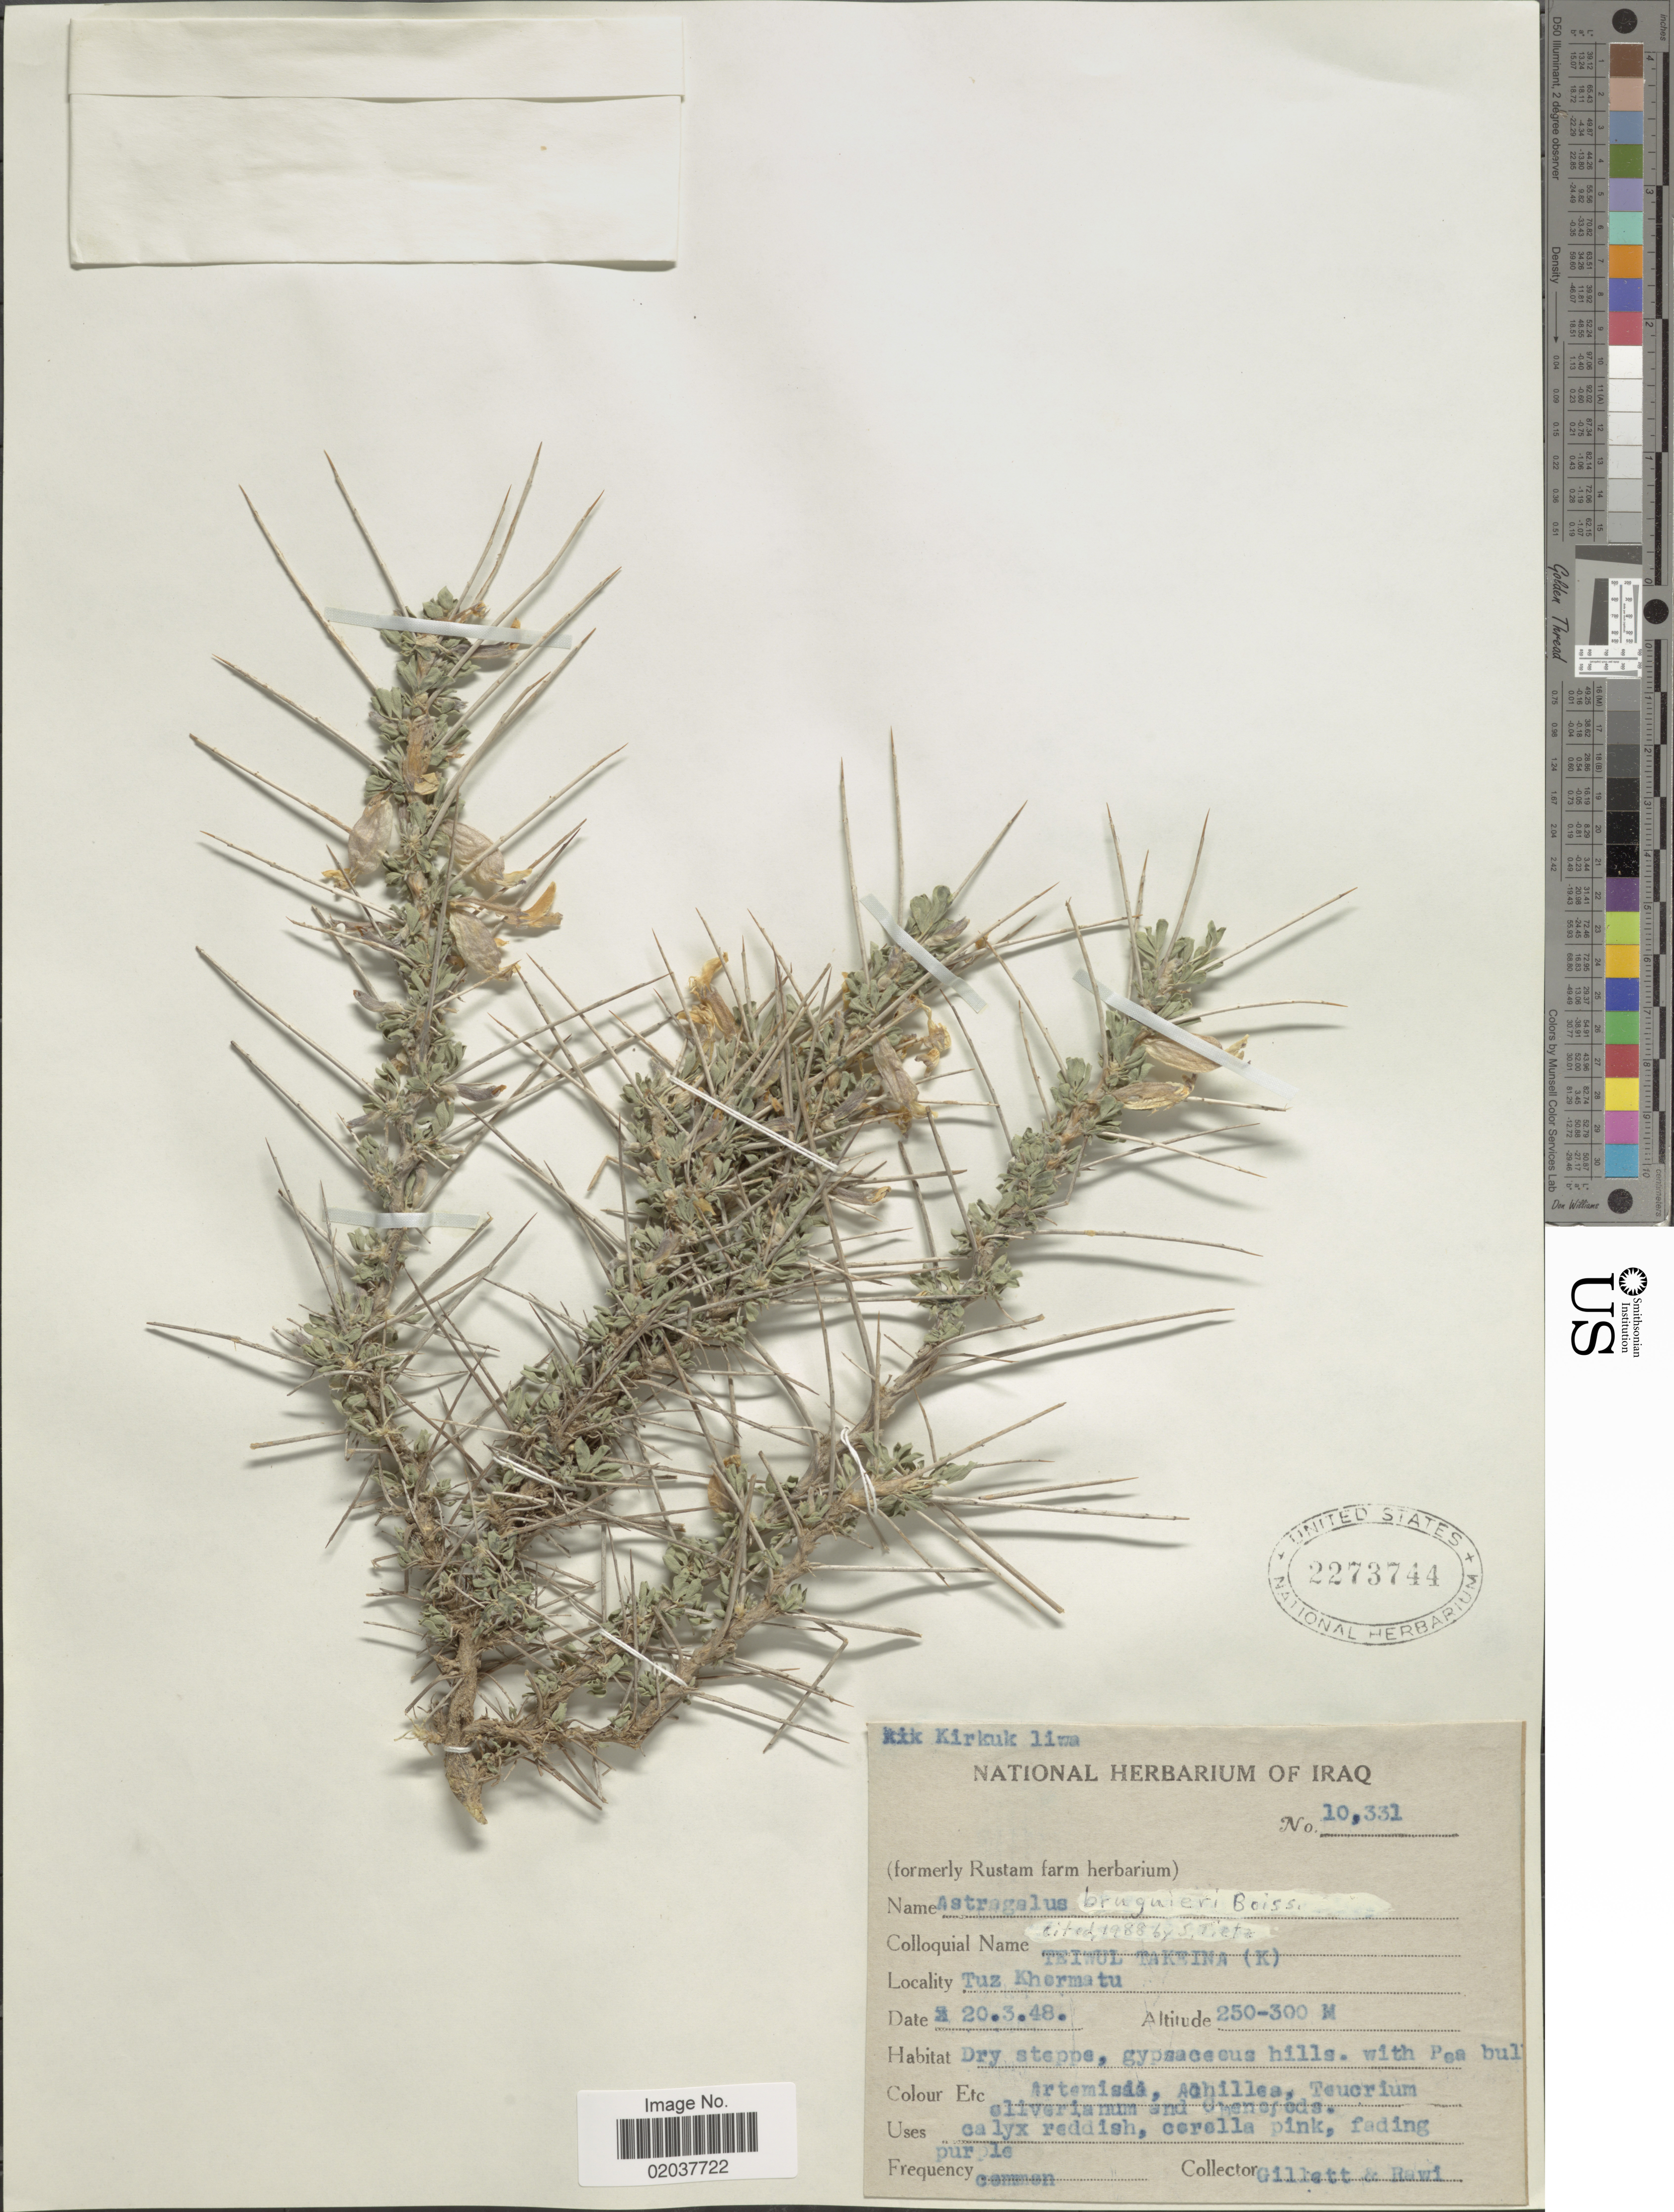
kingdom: Plantae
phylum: Tracheophyta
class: Magnoliopsida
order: Fabales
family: Fabaceae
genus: Astragalus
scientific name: Astragalus bruguieri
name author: Boiss.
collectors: Gillett, -- & -. Rawi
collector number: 10331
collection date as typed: Transcribed d/m/y: 20/3/48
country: Iraq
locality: Tuz Khermatu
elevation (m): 250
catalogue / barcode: US 2273744